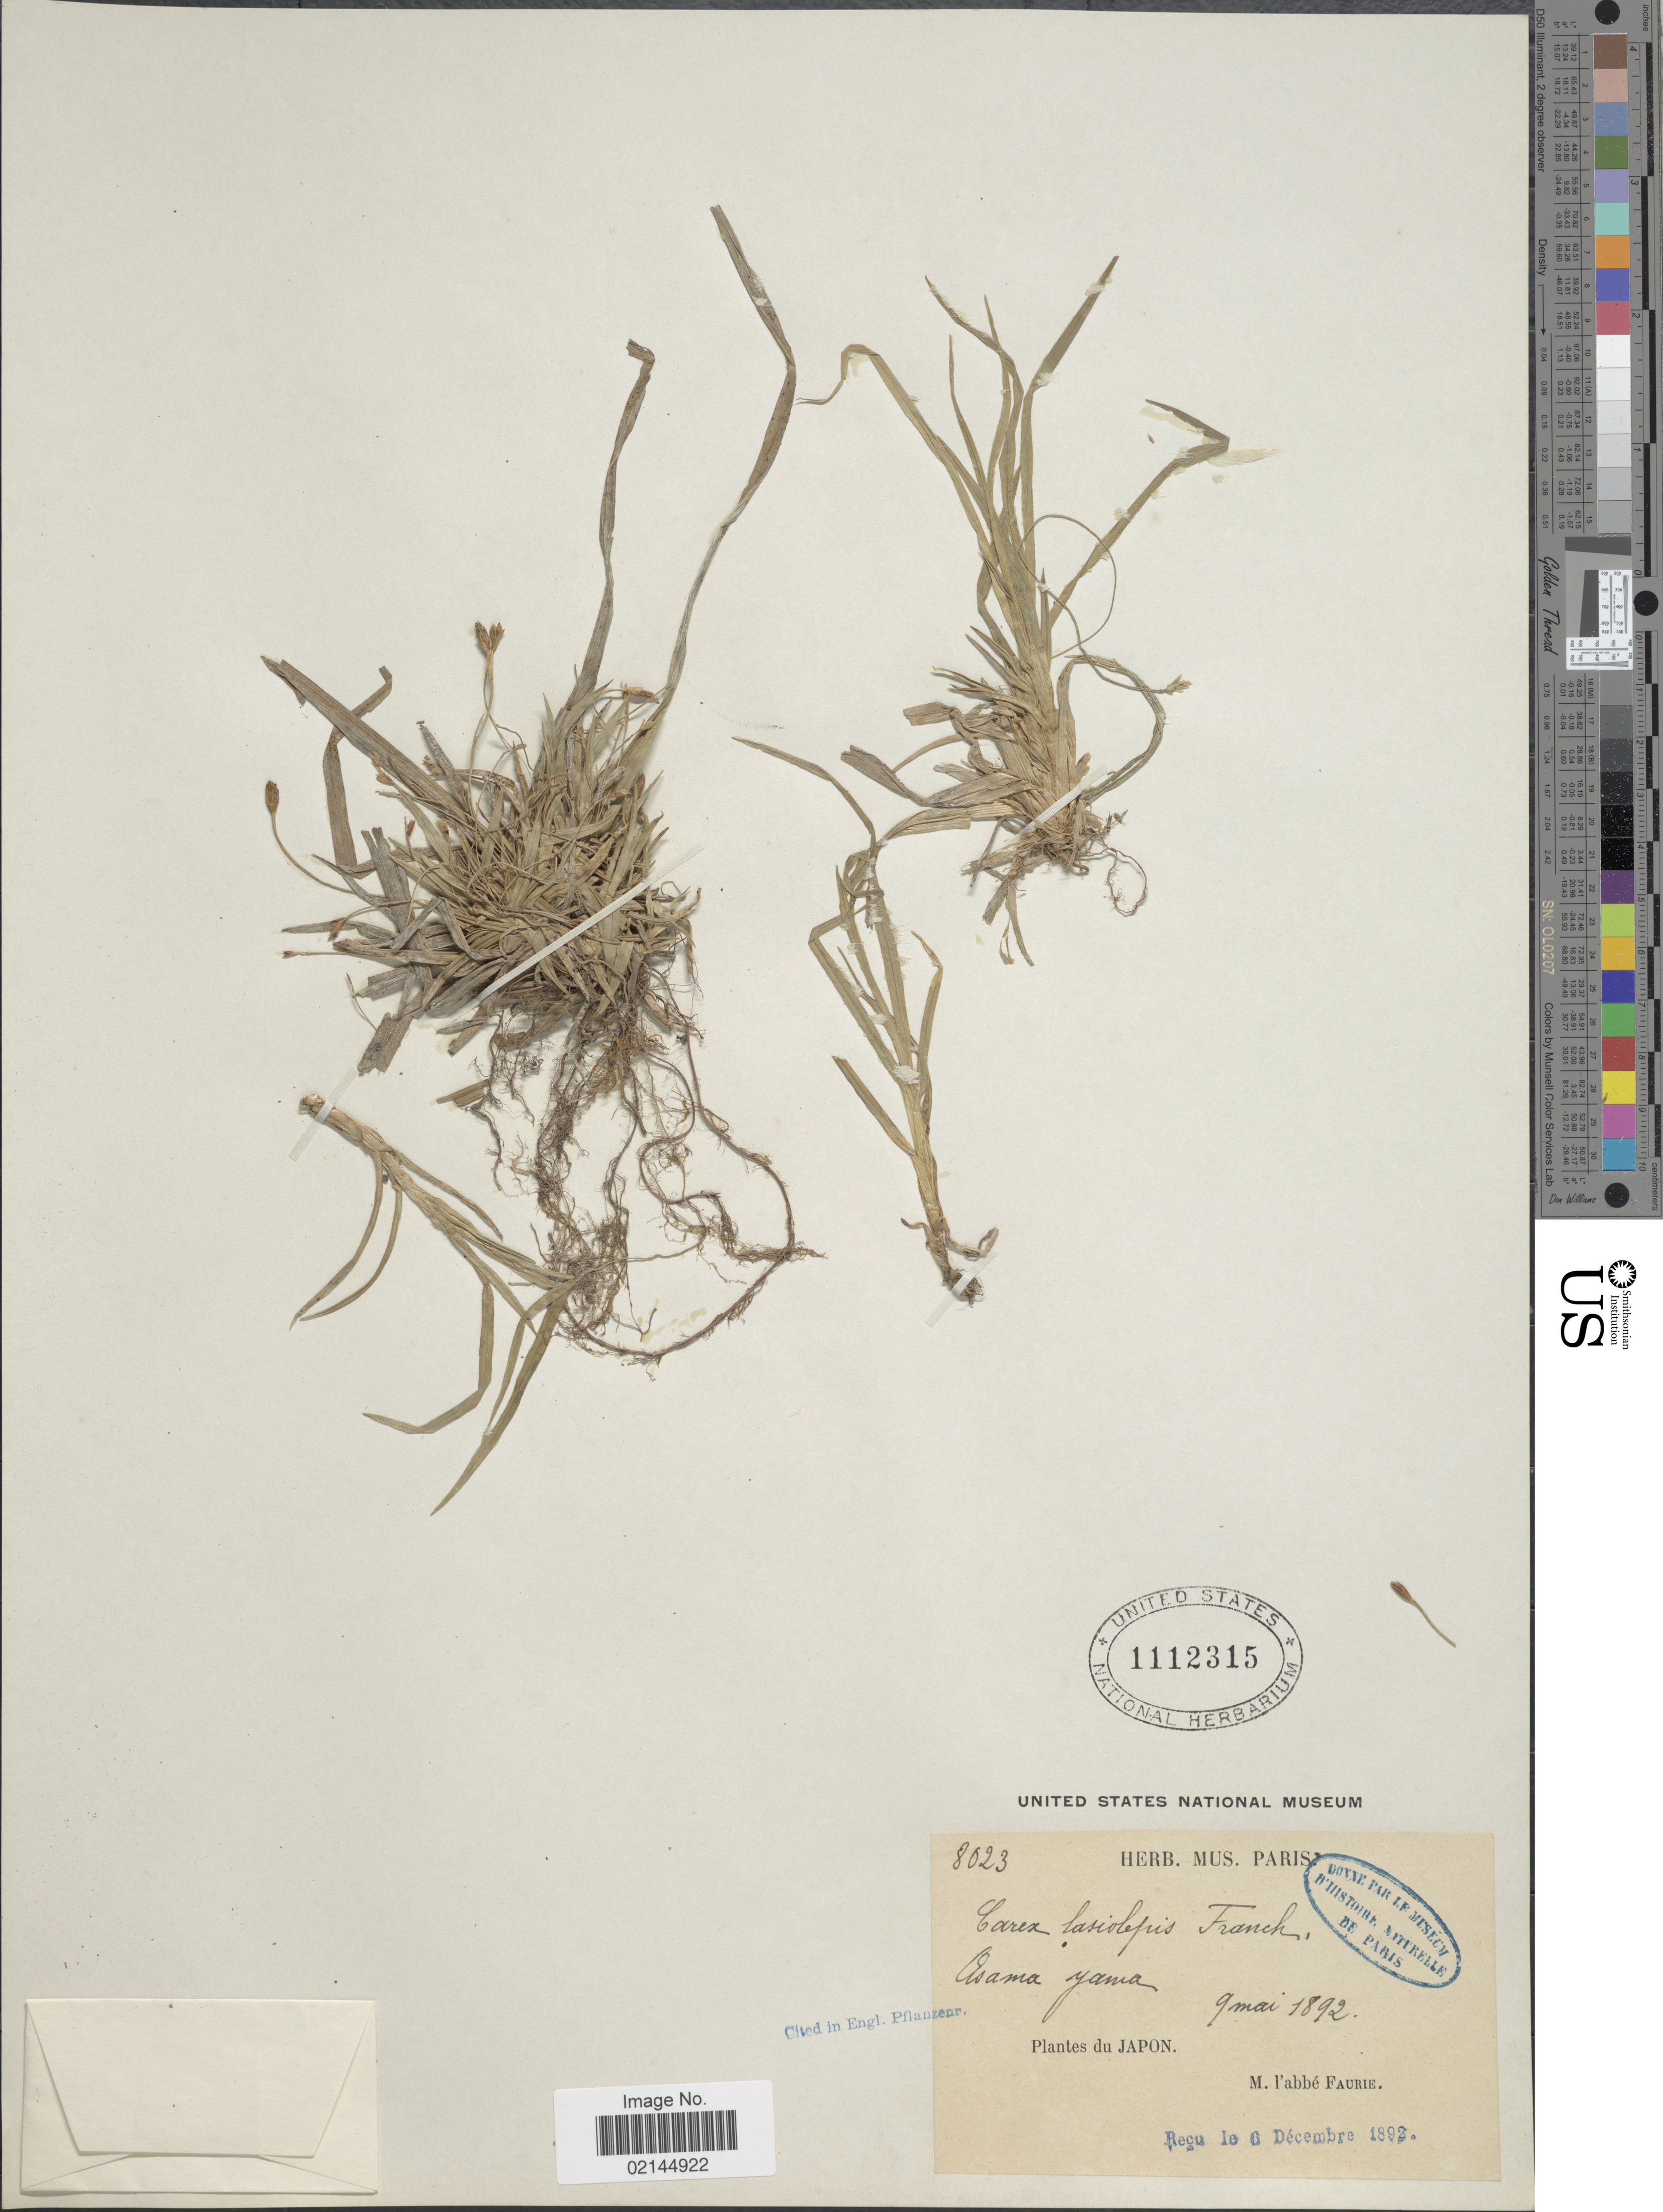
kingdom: Plantae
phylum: Tracheophyta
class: Liliopsida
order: Poales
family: Cyperaceae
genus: Carex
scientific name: Carex lasiolepis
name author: Franch.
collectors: A. Faurie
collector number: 8023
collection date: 1892-05-09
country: Japan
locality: Osama yama.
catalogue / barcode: US 1112315